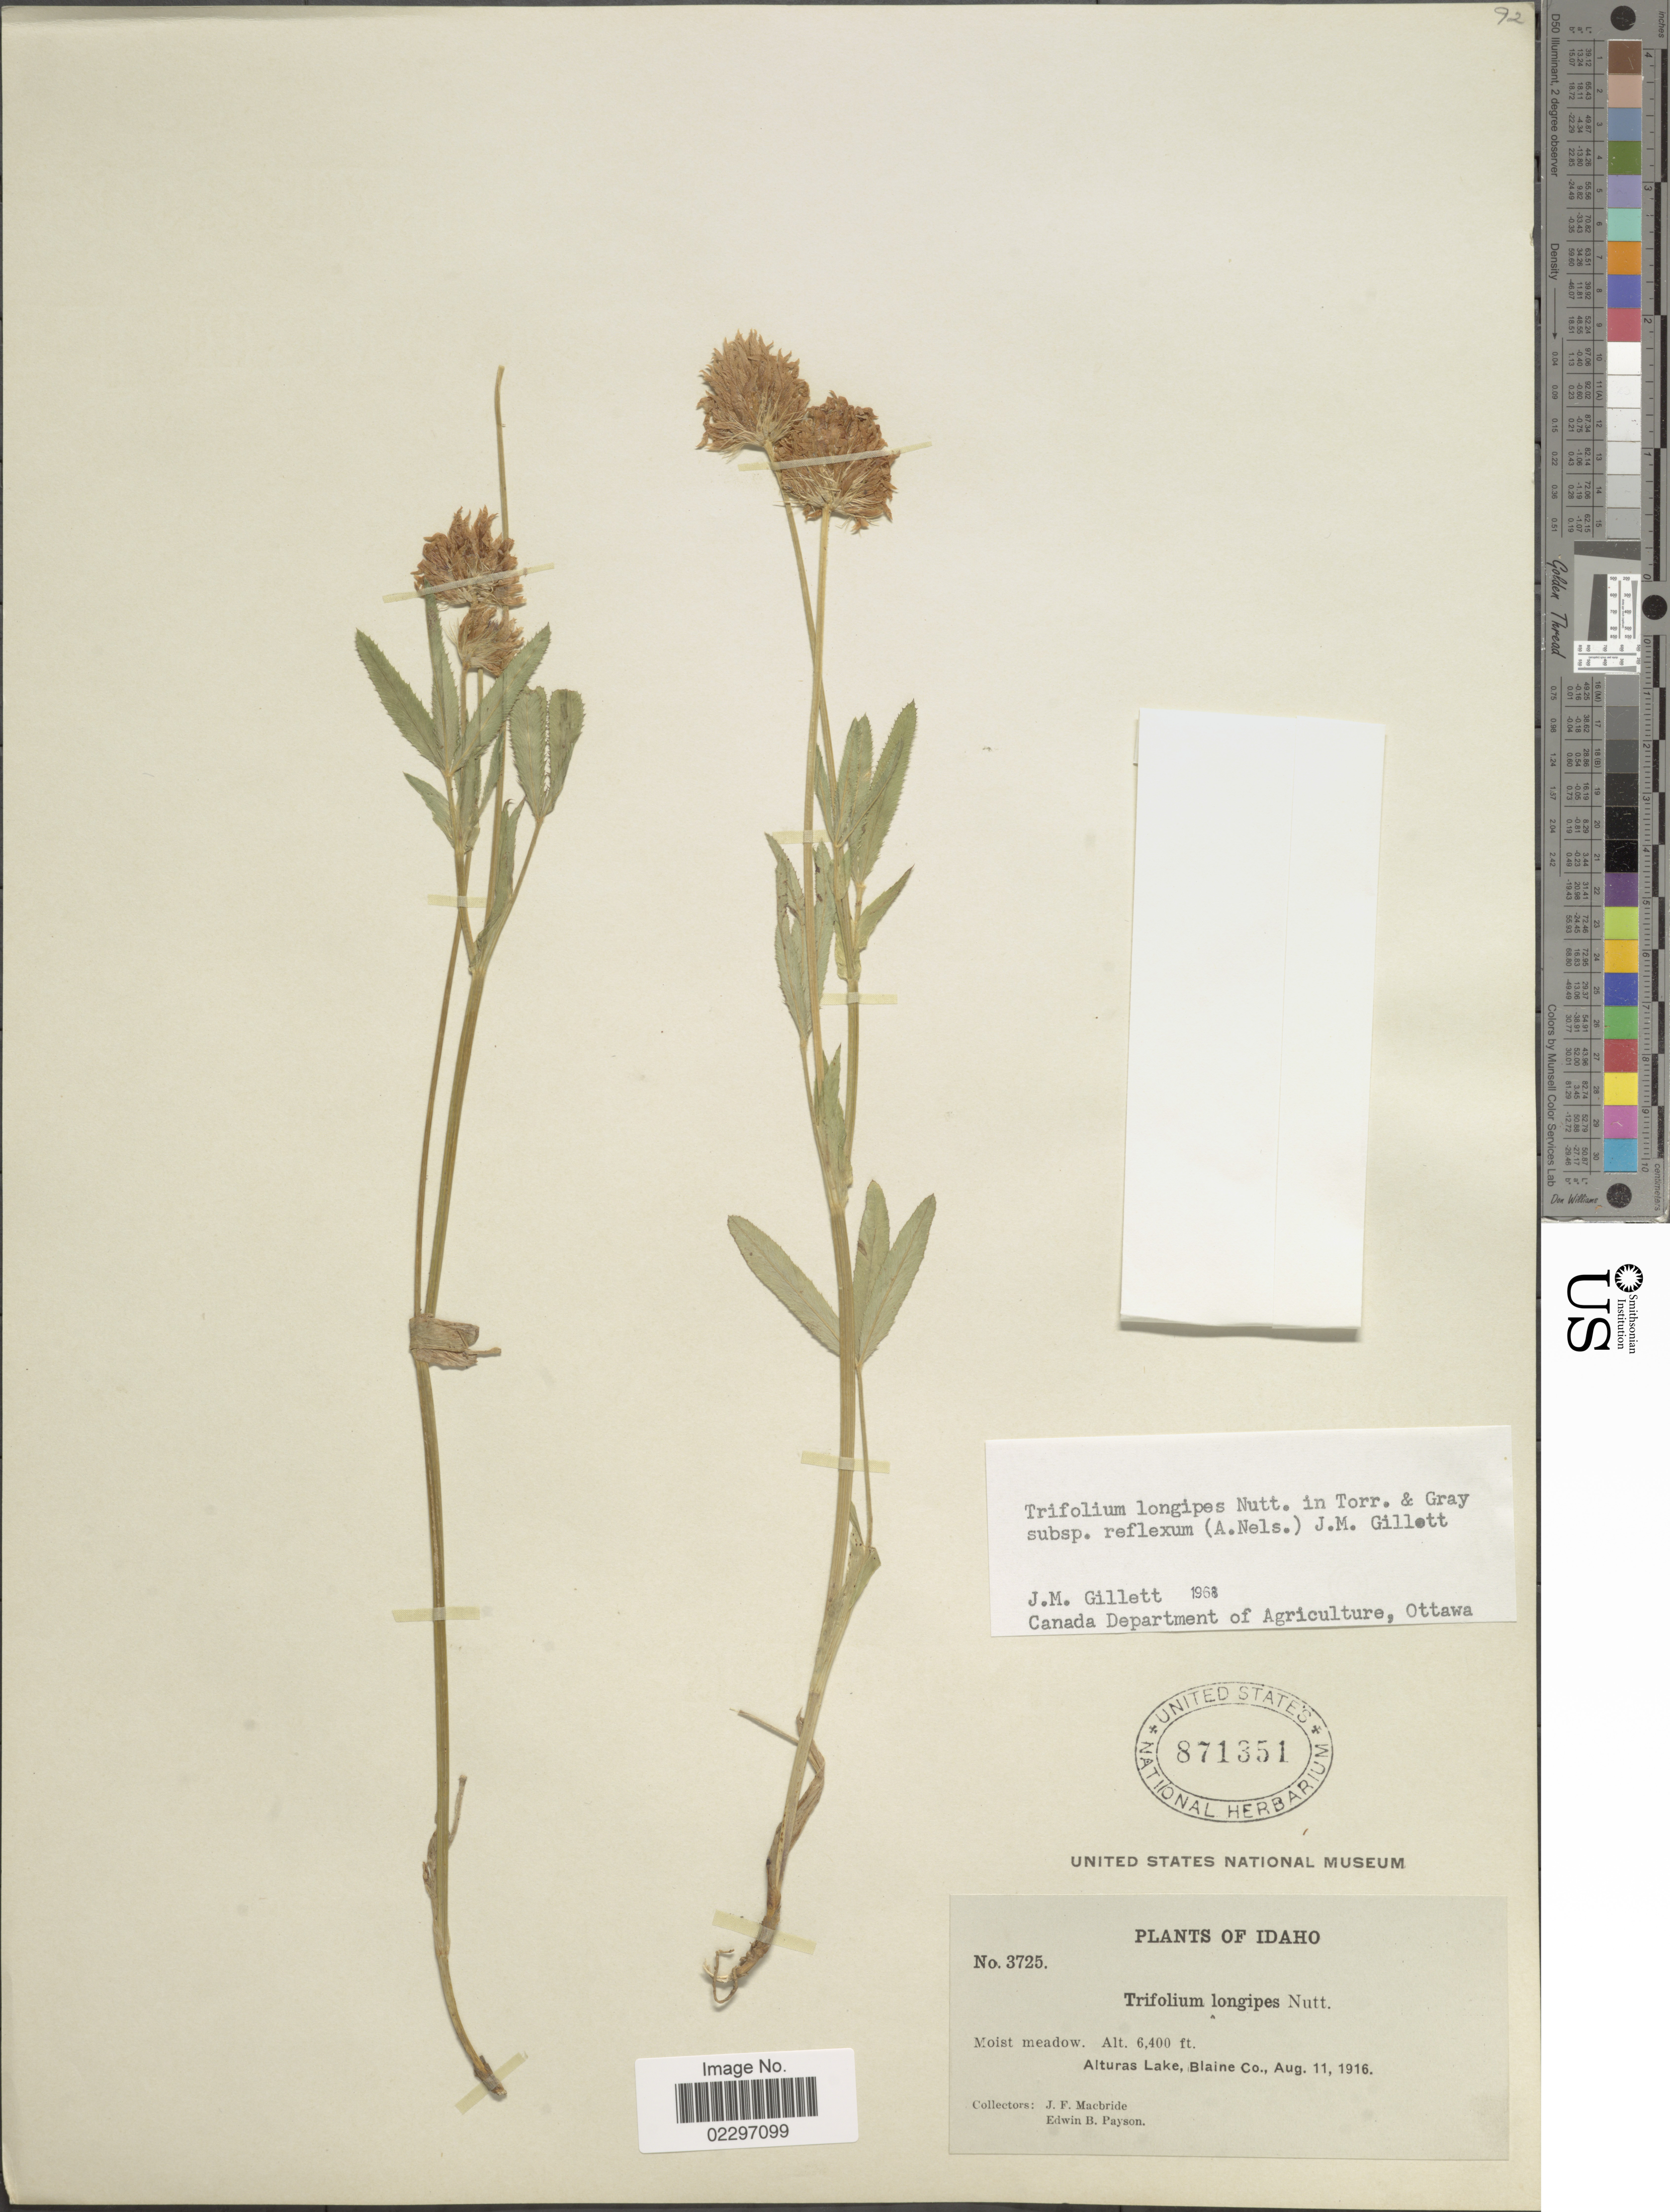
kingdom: Plantae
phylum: Tracheophyta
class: Magnoliopsida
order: Fabales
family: Fabaceae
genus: Trifolium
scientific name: Trifolium longipes subsp. reflexum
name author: (A. Nelson) J.M. Gillet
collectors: J. F. Macbride & E. B. Payson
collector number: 3725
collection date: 1916-08-11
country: United States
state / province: Idaho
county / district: Blaine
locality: Alturas Lake.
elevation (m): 1951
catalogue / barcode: US 871351